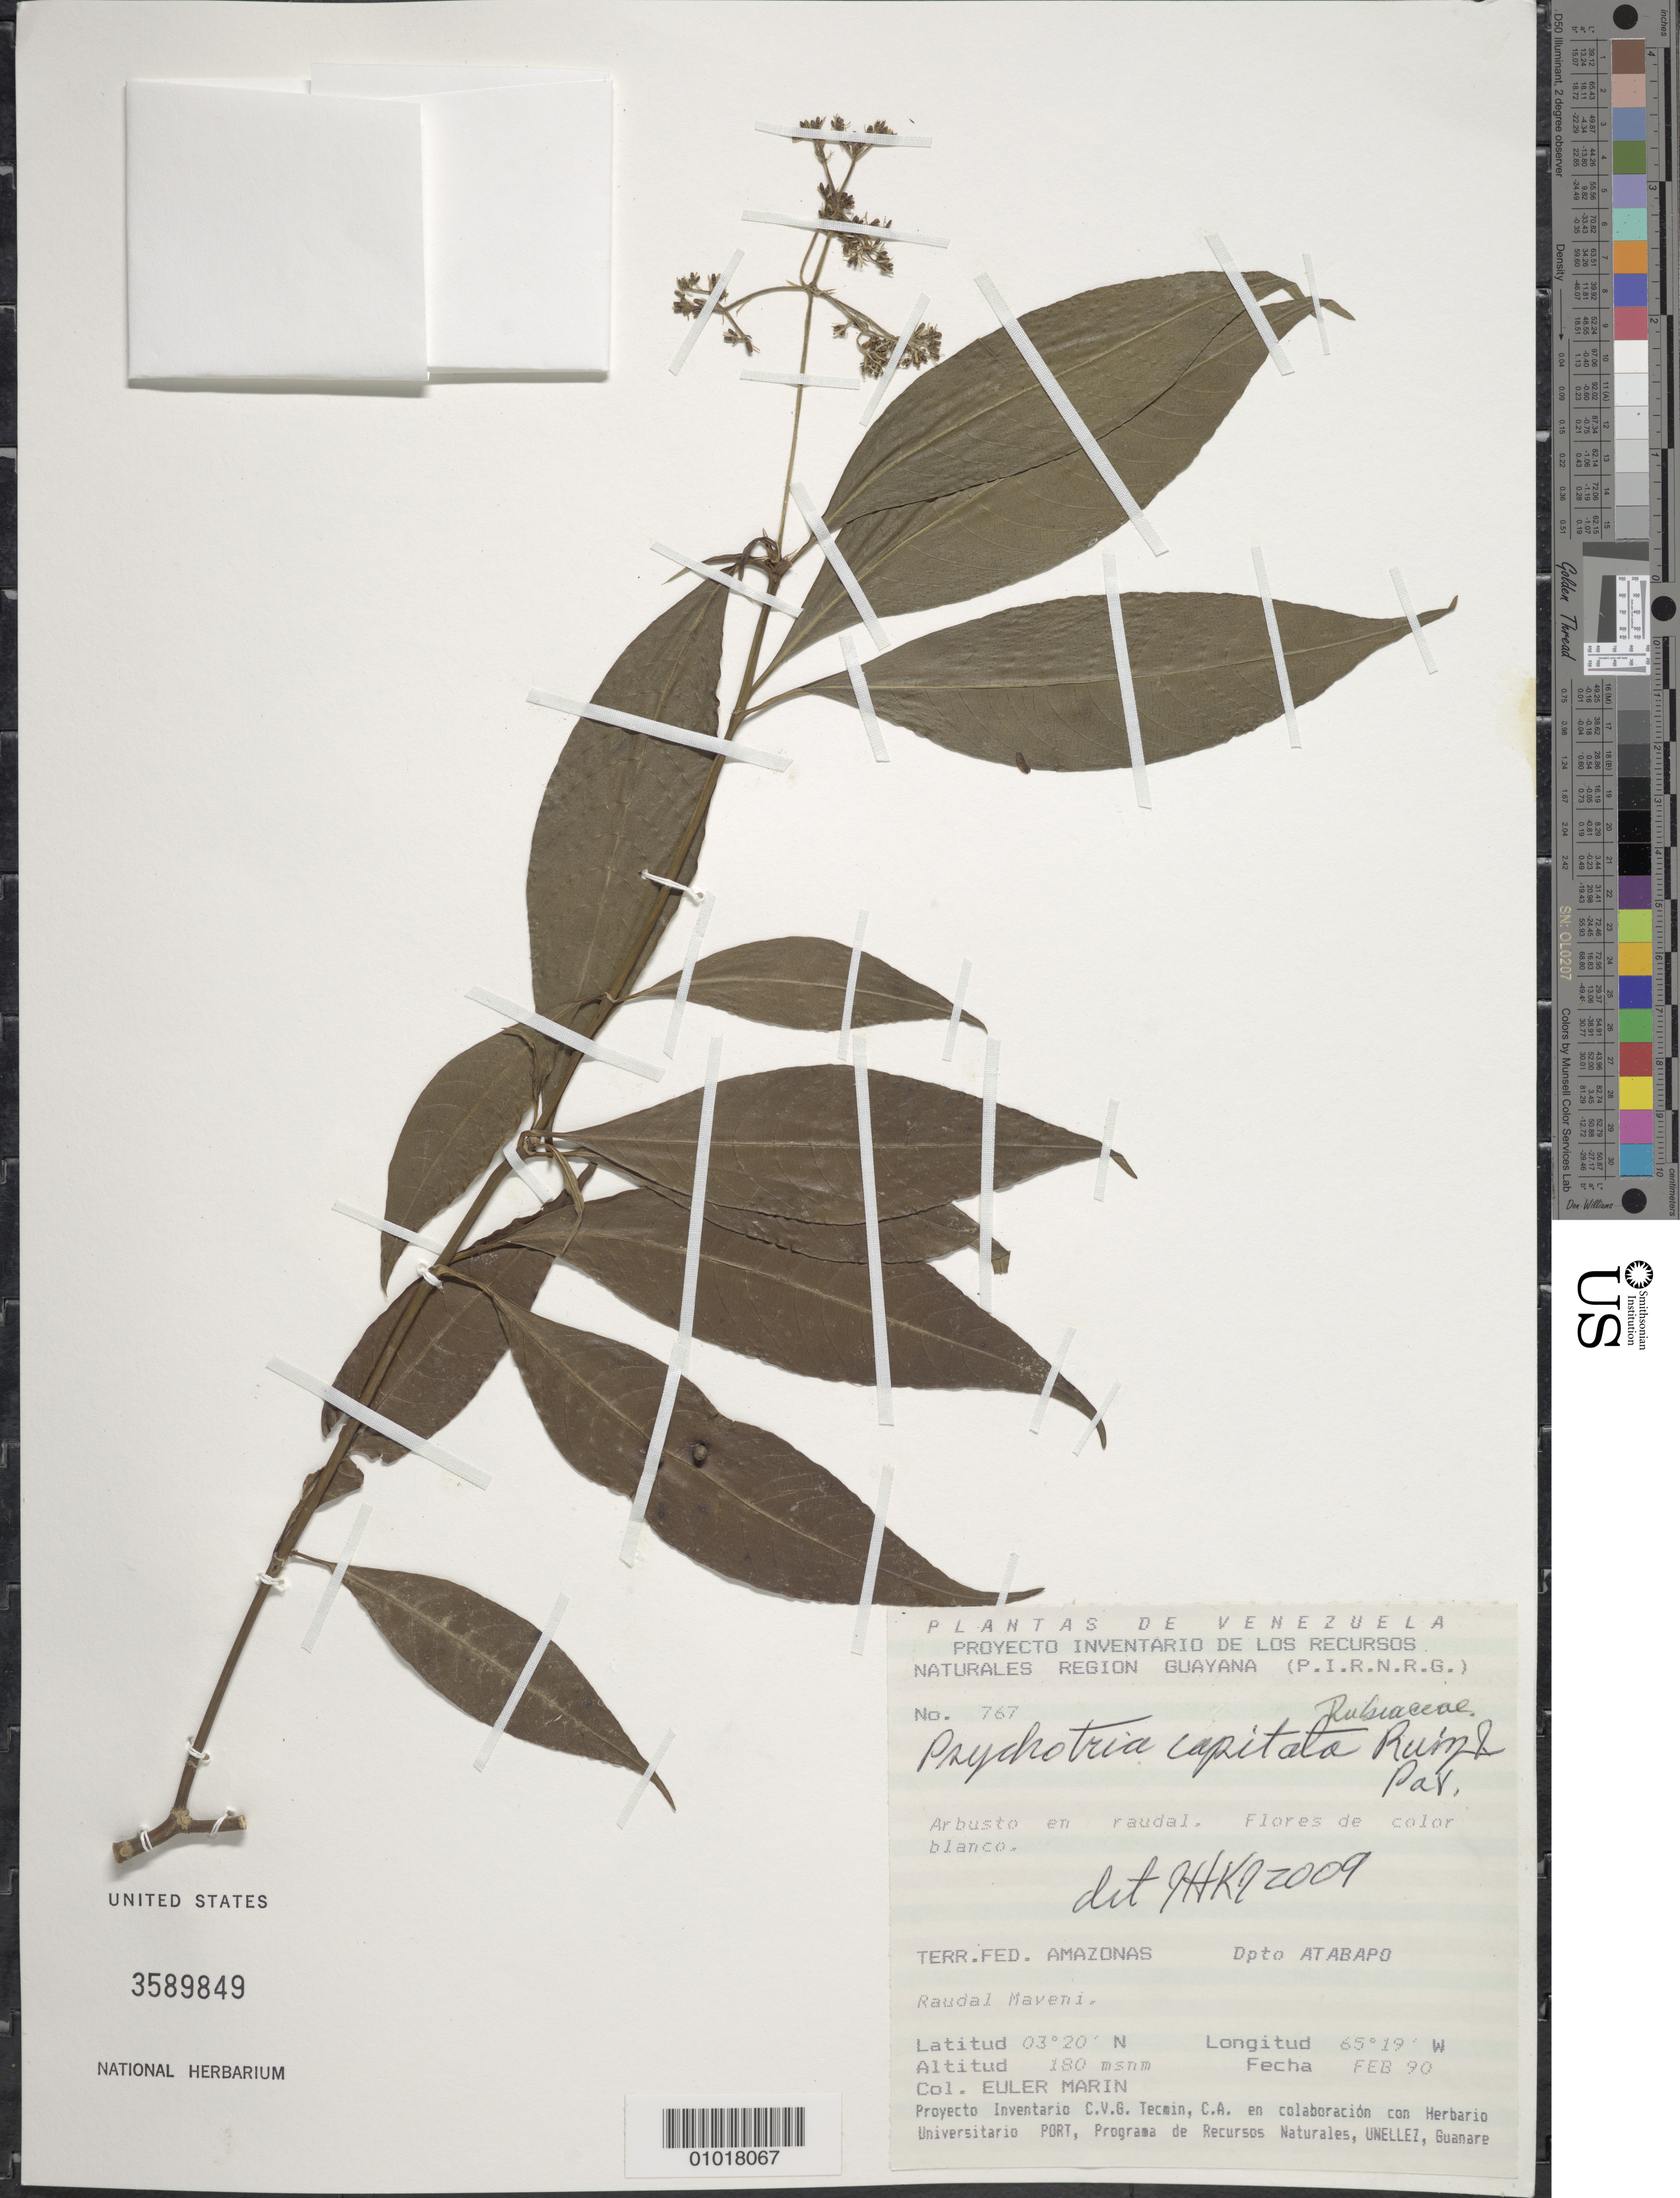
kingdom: Plantae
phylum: Tracheophyta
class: Magnoliopsida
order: Gentianales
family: Rubiaceae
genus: Psychotria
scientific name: Psychotria capitata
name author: Ruiz & Pav.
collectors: E. Marin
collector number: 767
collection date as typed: Feb-89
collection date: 1989-02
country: Venezuela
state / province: Amazonas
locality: Raudal Maveni.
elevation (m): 180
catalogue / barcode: US 3589849